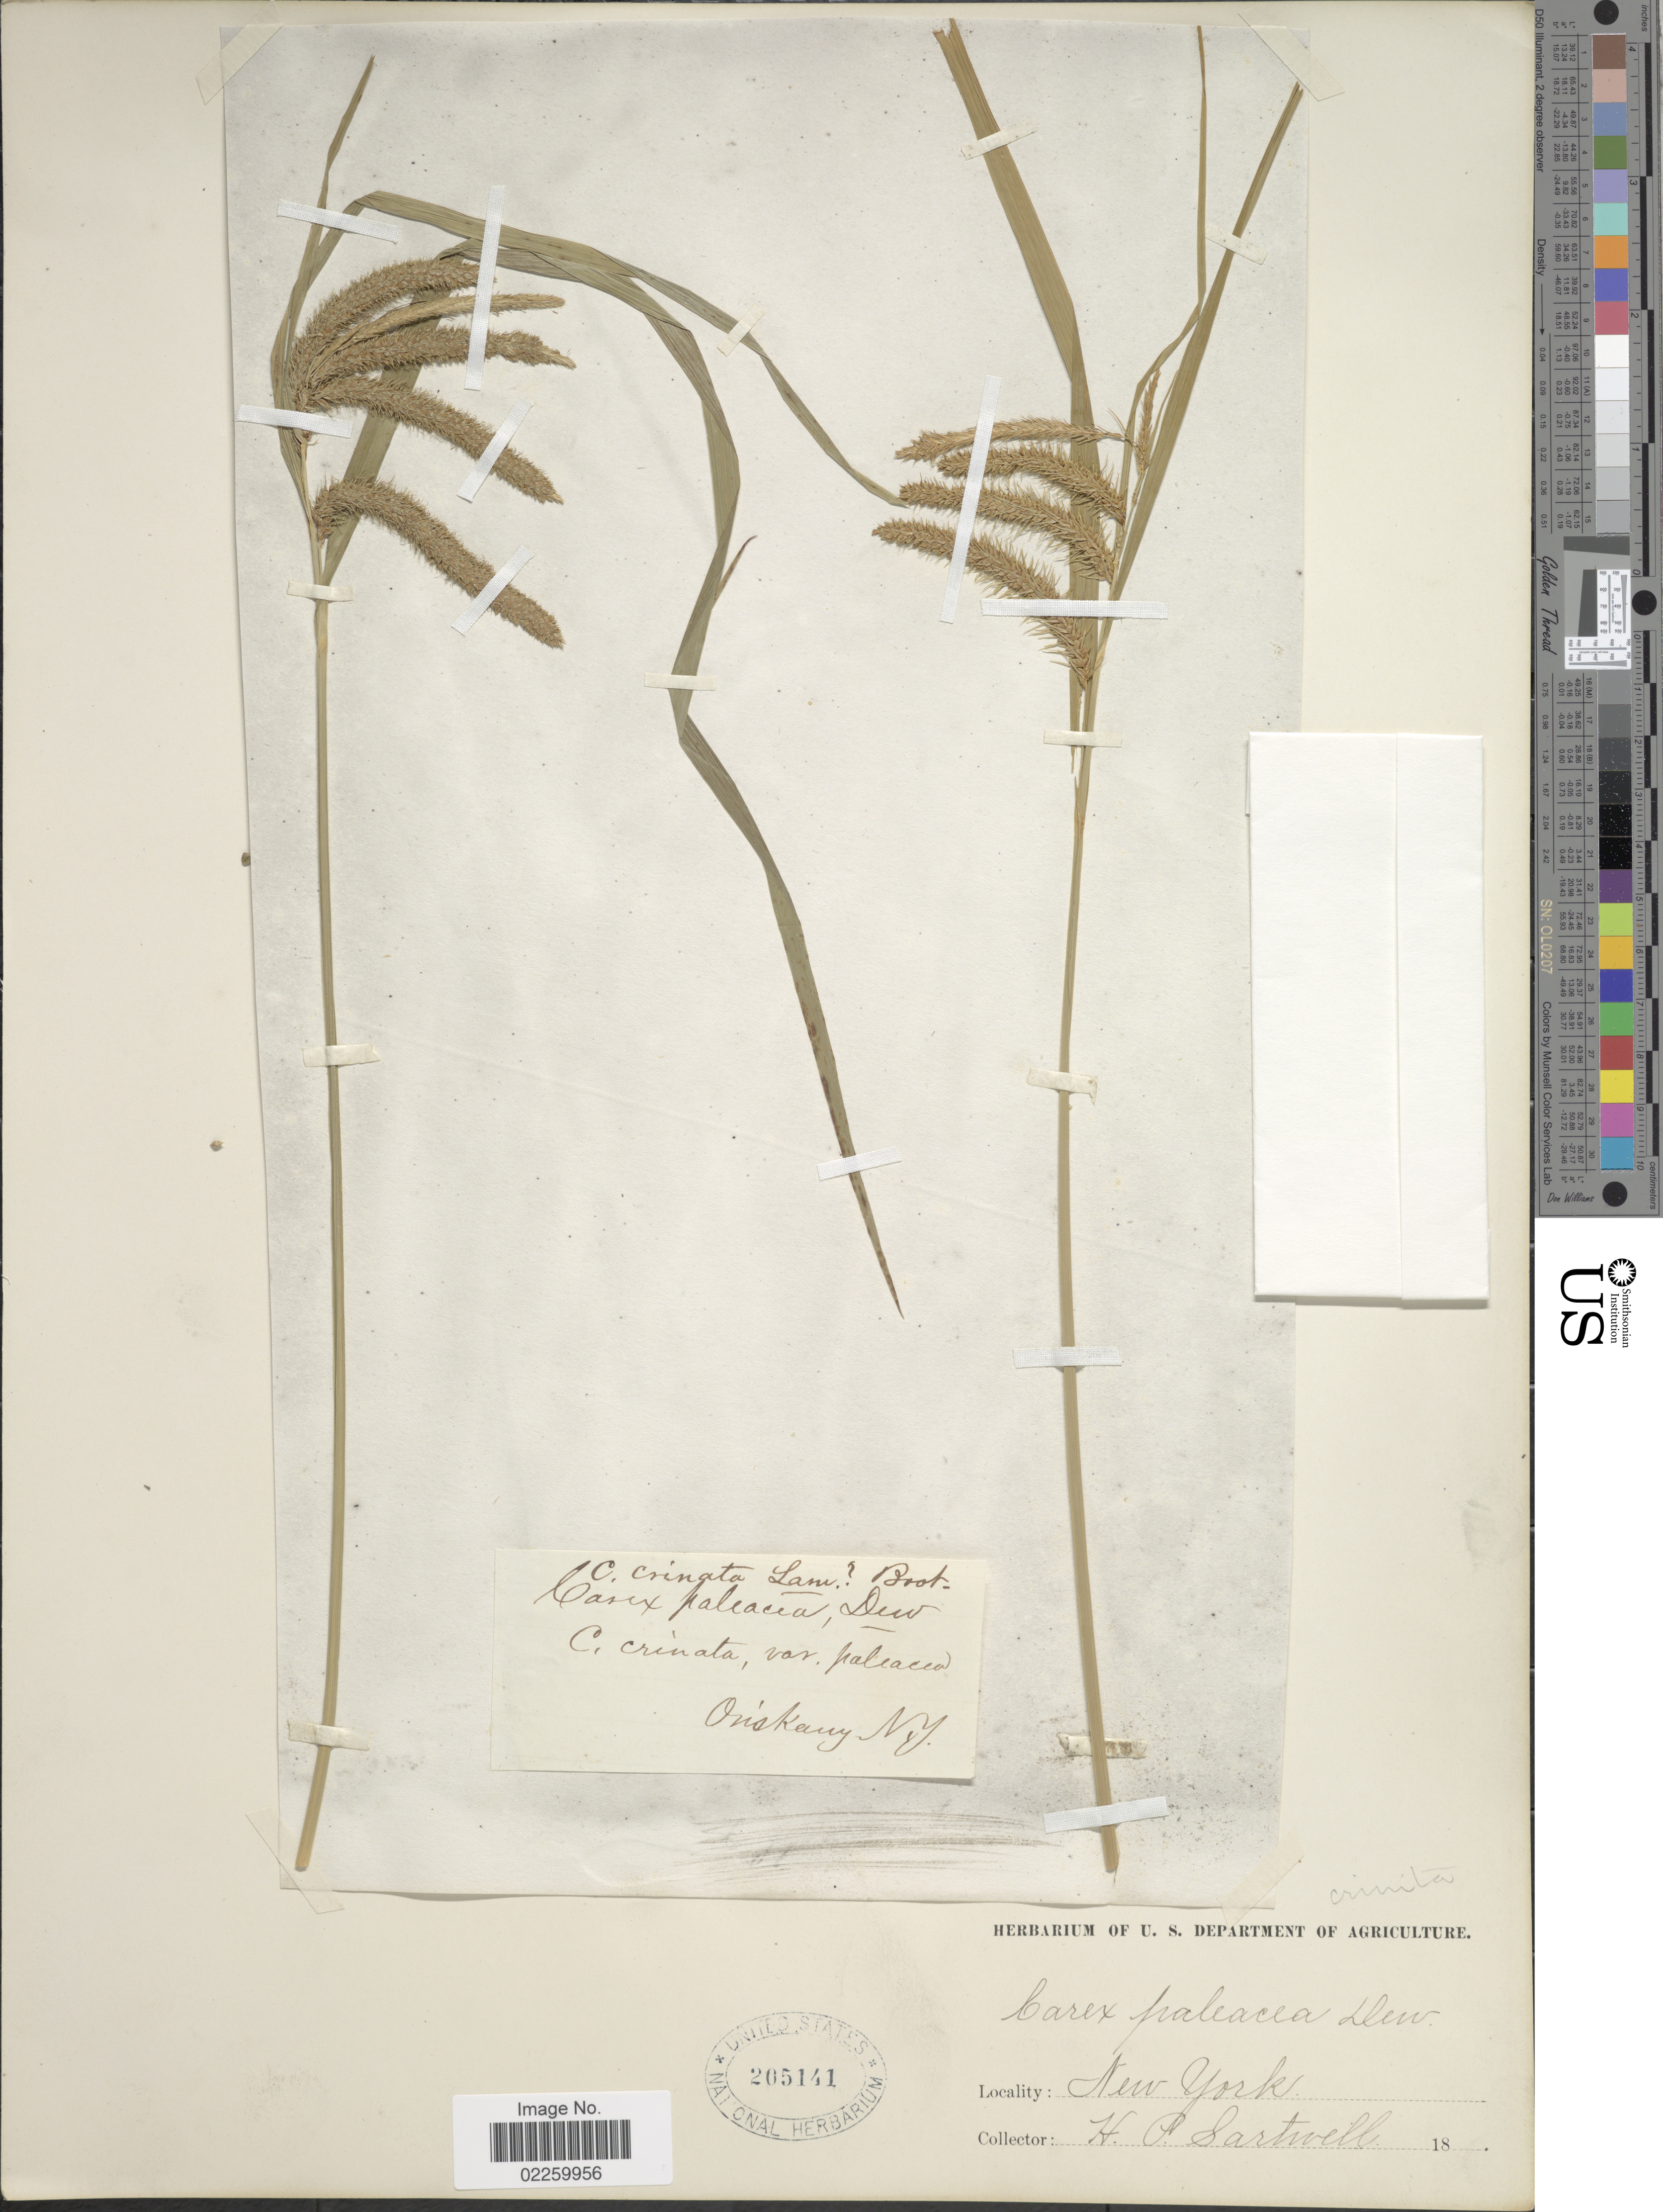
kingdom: Plantae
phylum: Tracheophyta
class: Liliopsida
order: Poales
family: Cyperaceae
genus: Carex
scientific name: Carex crinita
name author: Lam.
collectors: H. P. Sartwell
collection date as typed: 18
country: United States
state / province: New York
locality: Oriskany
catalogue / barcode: US 205141